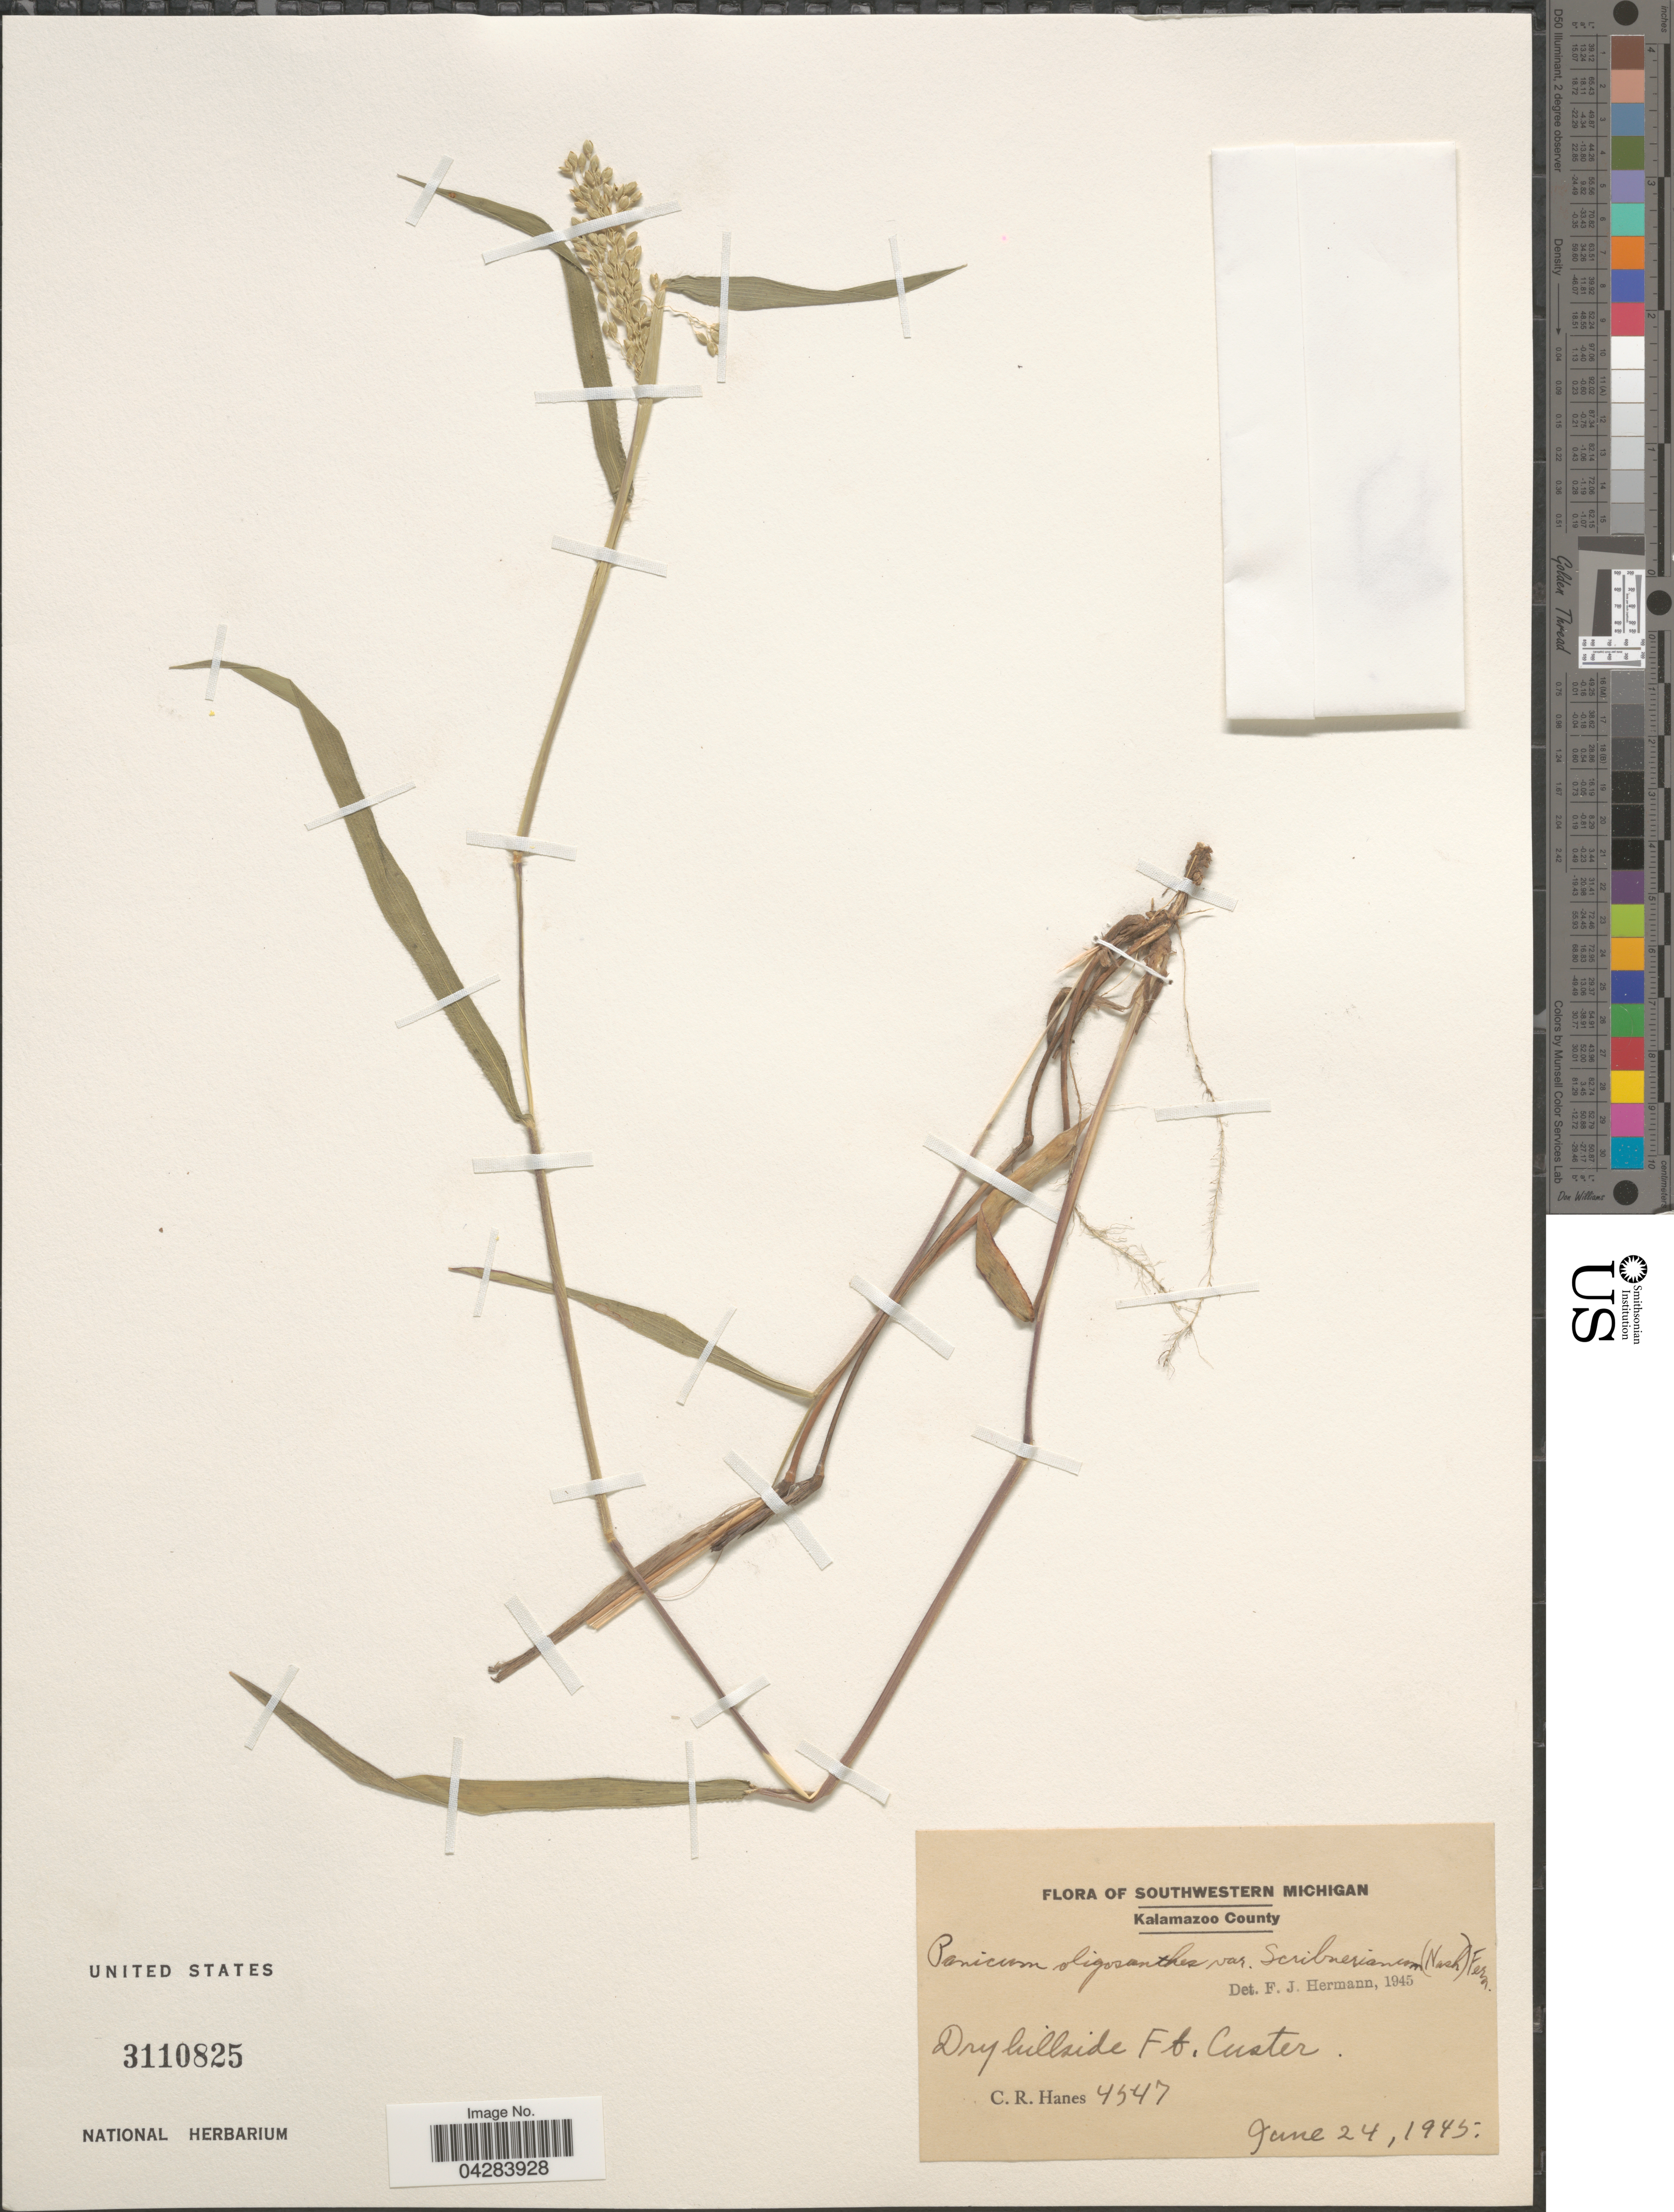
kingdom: Plantae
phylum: Tracheophyta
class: Liliopsida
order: Poales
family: Poaceae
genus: Dichanthelium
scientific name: Dichanthelium oligosanthes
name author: (Schult.) Gould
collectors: C. Hanes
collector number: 4547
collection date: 1945-06-24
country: United States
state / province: Michigan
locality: Southwestern Michigan. Kalamazoo County. Dry hillside Ft. Custer.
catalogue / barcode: US 3110825